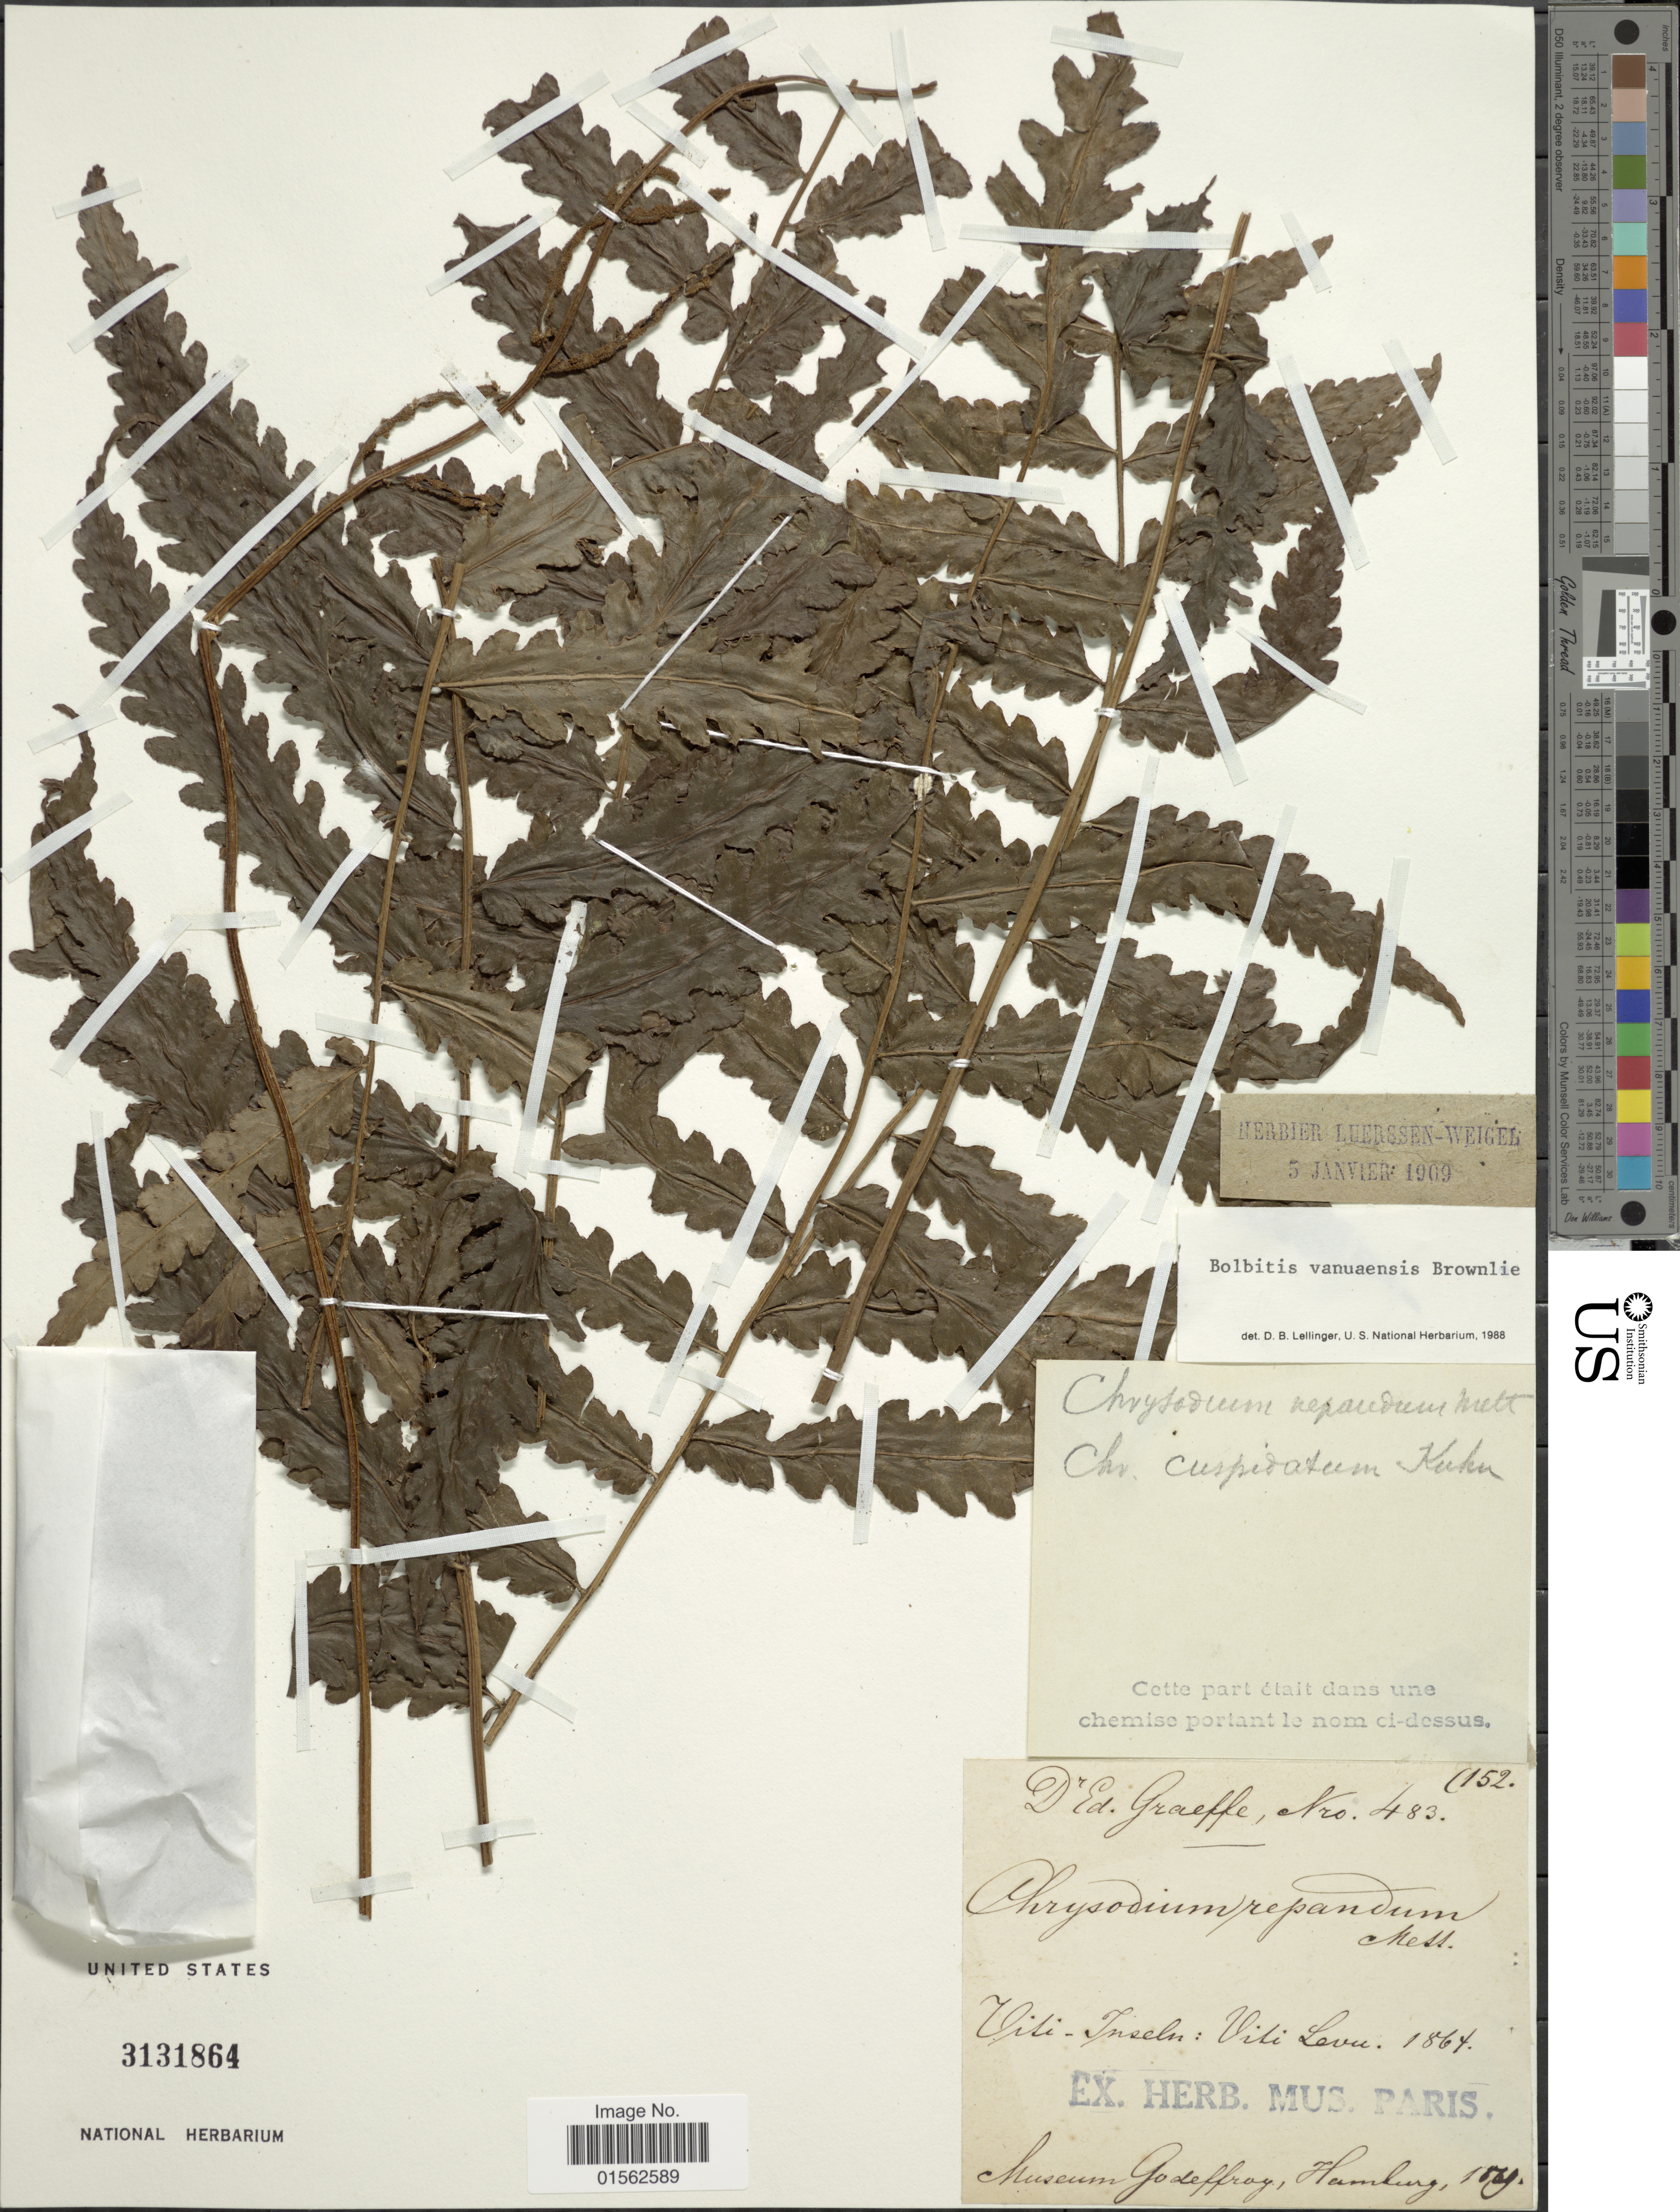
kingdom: Plantae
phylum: Tracheophyta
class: Polypodiopsida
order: Polypodiales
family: Dryopteridaceae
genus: Bolbitis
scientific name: Bolbitis vanuaensis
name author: Brownlie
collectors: E. Graeffe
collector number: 483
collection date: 1864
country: Fiji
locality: Viti- Inseln: Viti Levu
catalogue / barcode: US 3131864